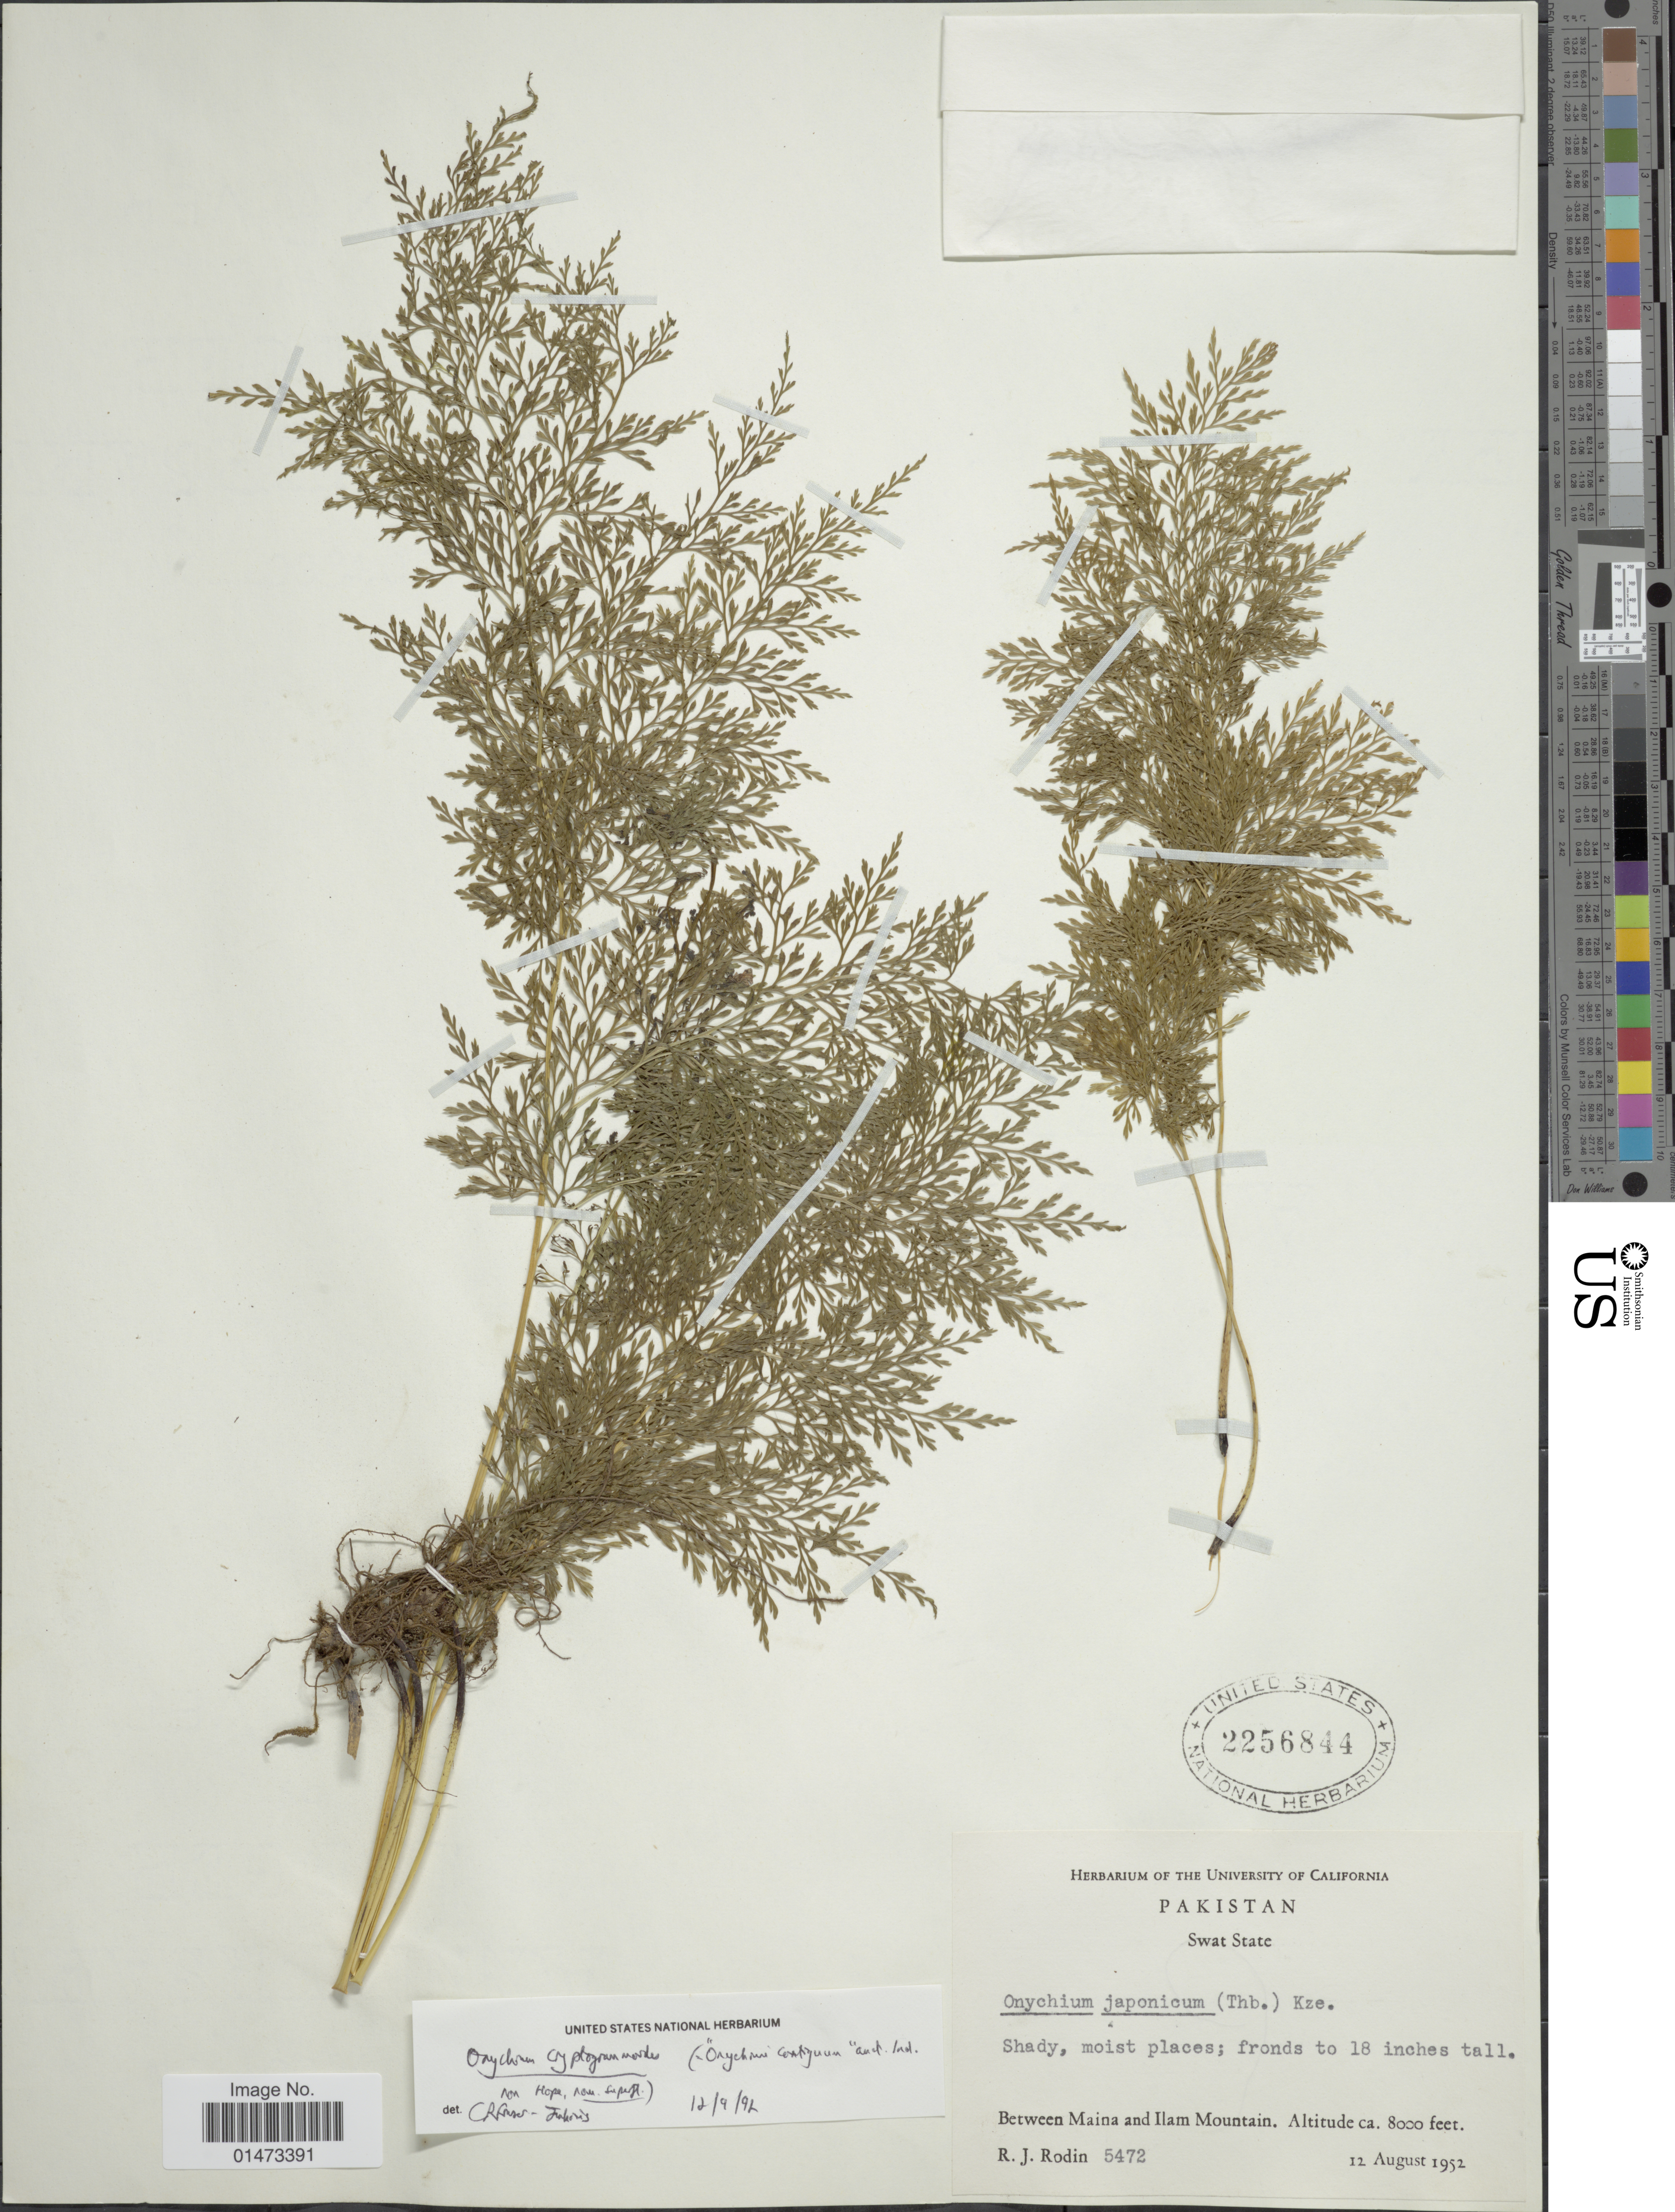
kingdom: Plantae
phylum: Tracheophyta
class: Polypodiopsida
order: Polypodiales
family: Pteridaceae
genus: Onychium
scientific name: Onychium contiguum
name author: Wall. ex C. Hope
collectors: R. J. Rodin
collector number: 5472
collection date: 1952-08-12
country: Pakistan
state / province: Khyber Pakhtunkhwa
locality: Swat State, between Maina and Ilam Mountain.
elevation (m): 2438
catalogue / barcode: US 2256844